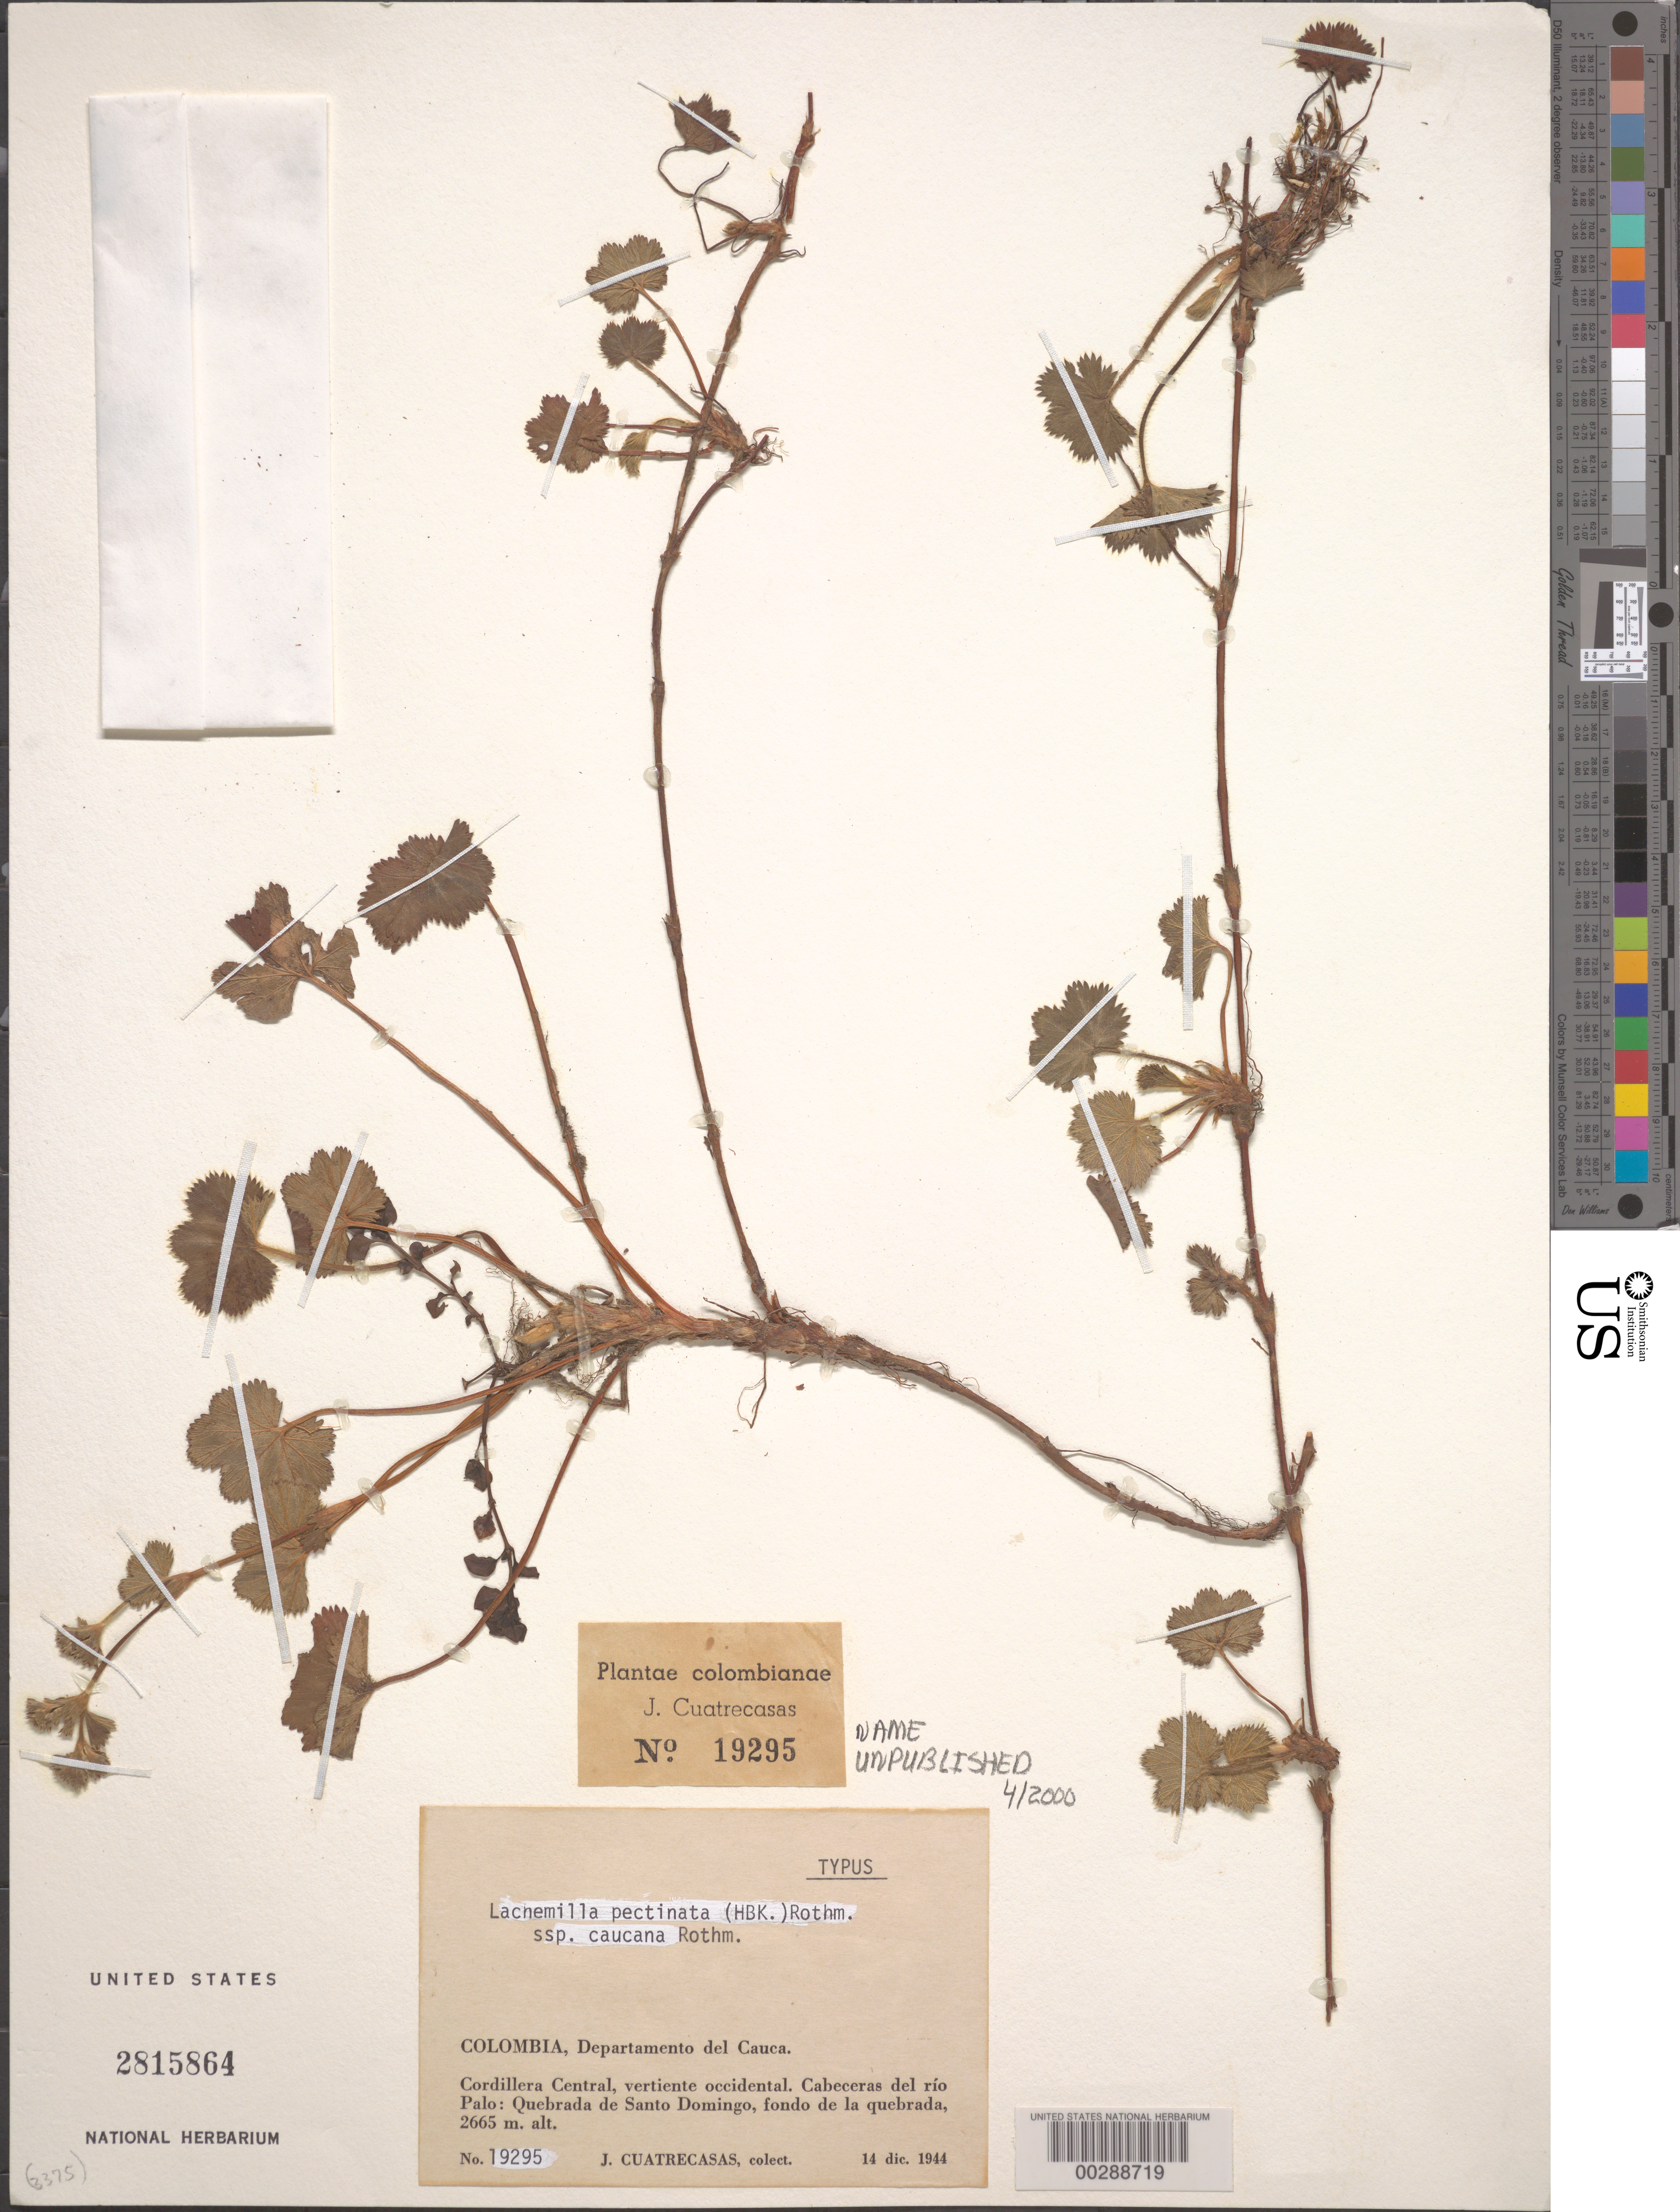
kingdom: Plantae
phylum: Tracheophyta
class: Magnoliopsida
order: Rosales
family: Rosaceae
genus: Lachemilla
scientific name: Lachemilla sp.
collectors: J. Cuatrecasas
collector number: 19295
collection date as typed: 14 Dec 1944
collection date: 1944-12-14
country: Colombia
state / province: Cauca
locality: Cordillera Central, W slope, headwaters of Rio Palo, Quebrada de Santo Domingo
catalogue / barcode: US 2815864